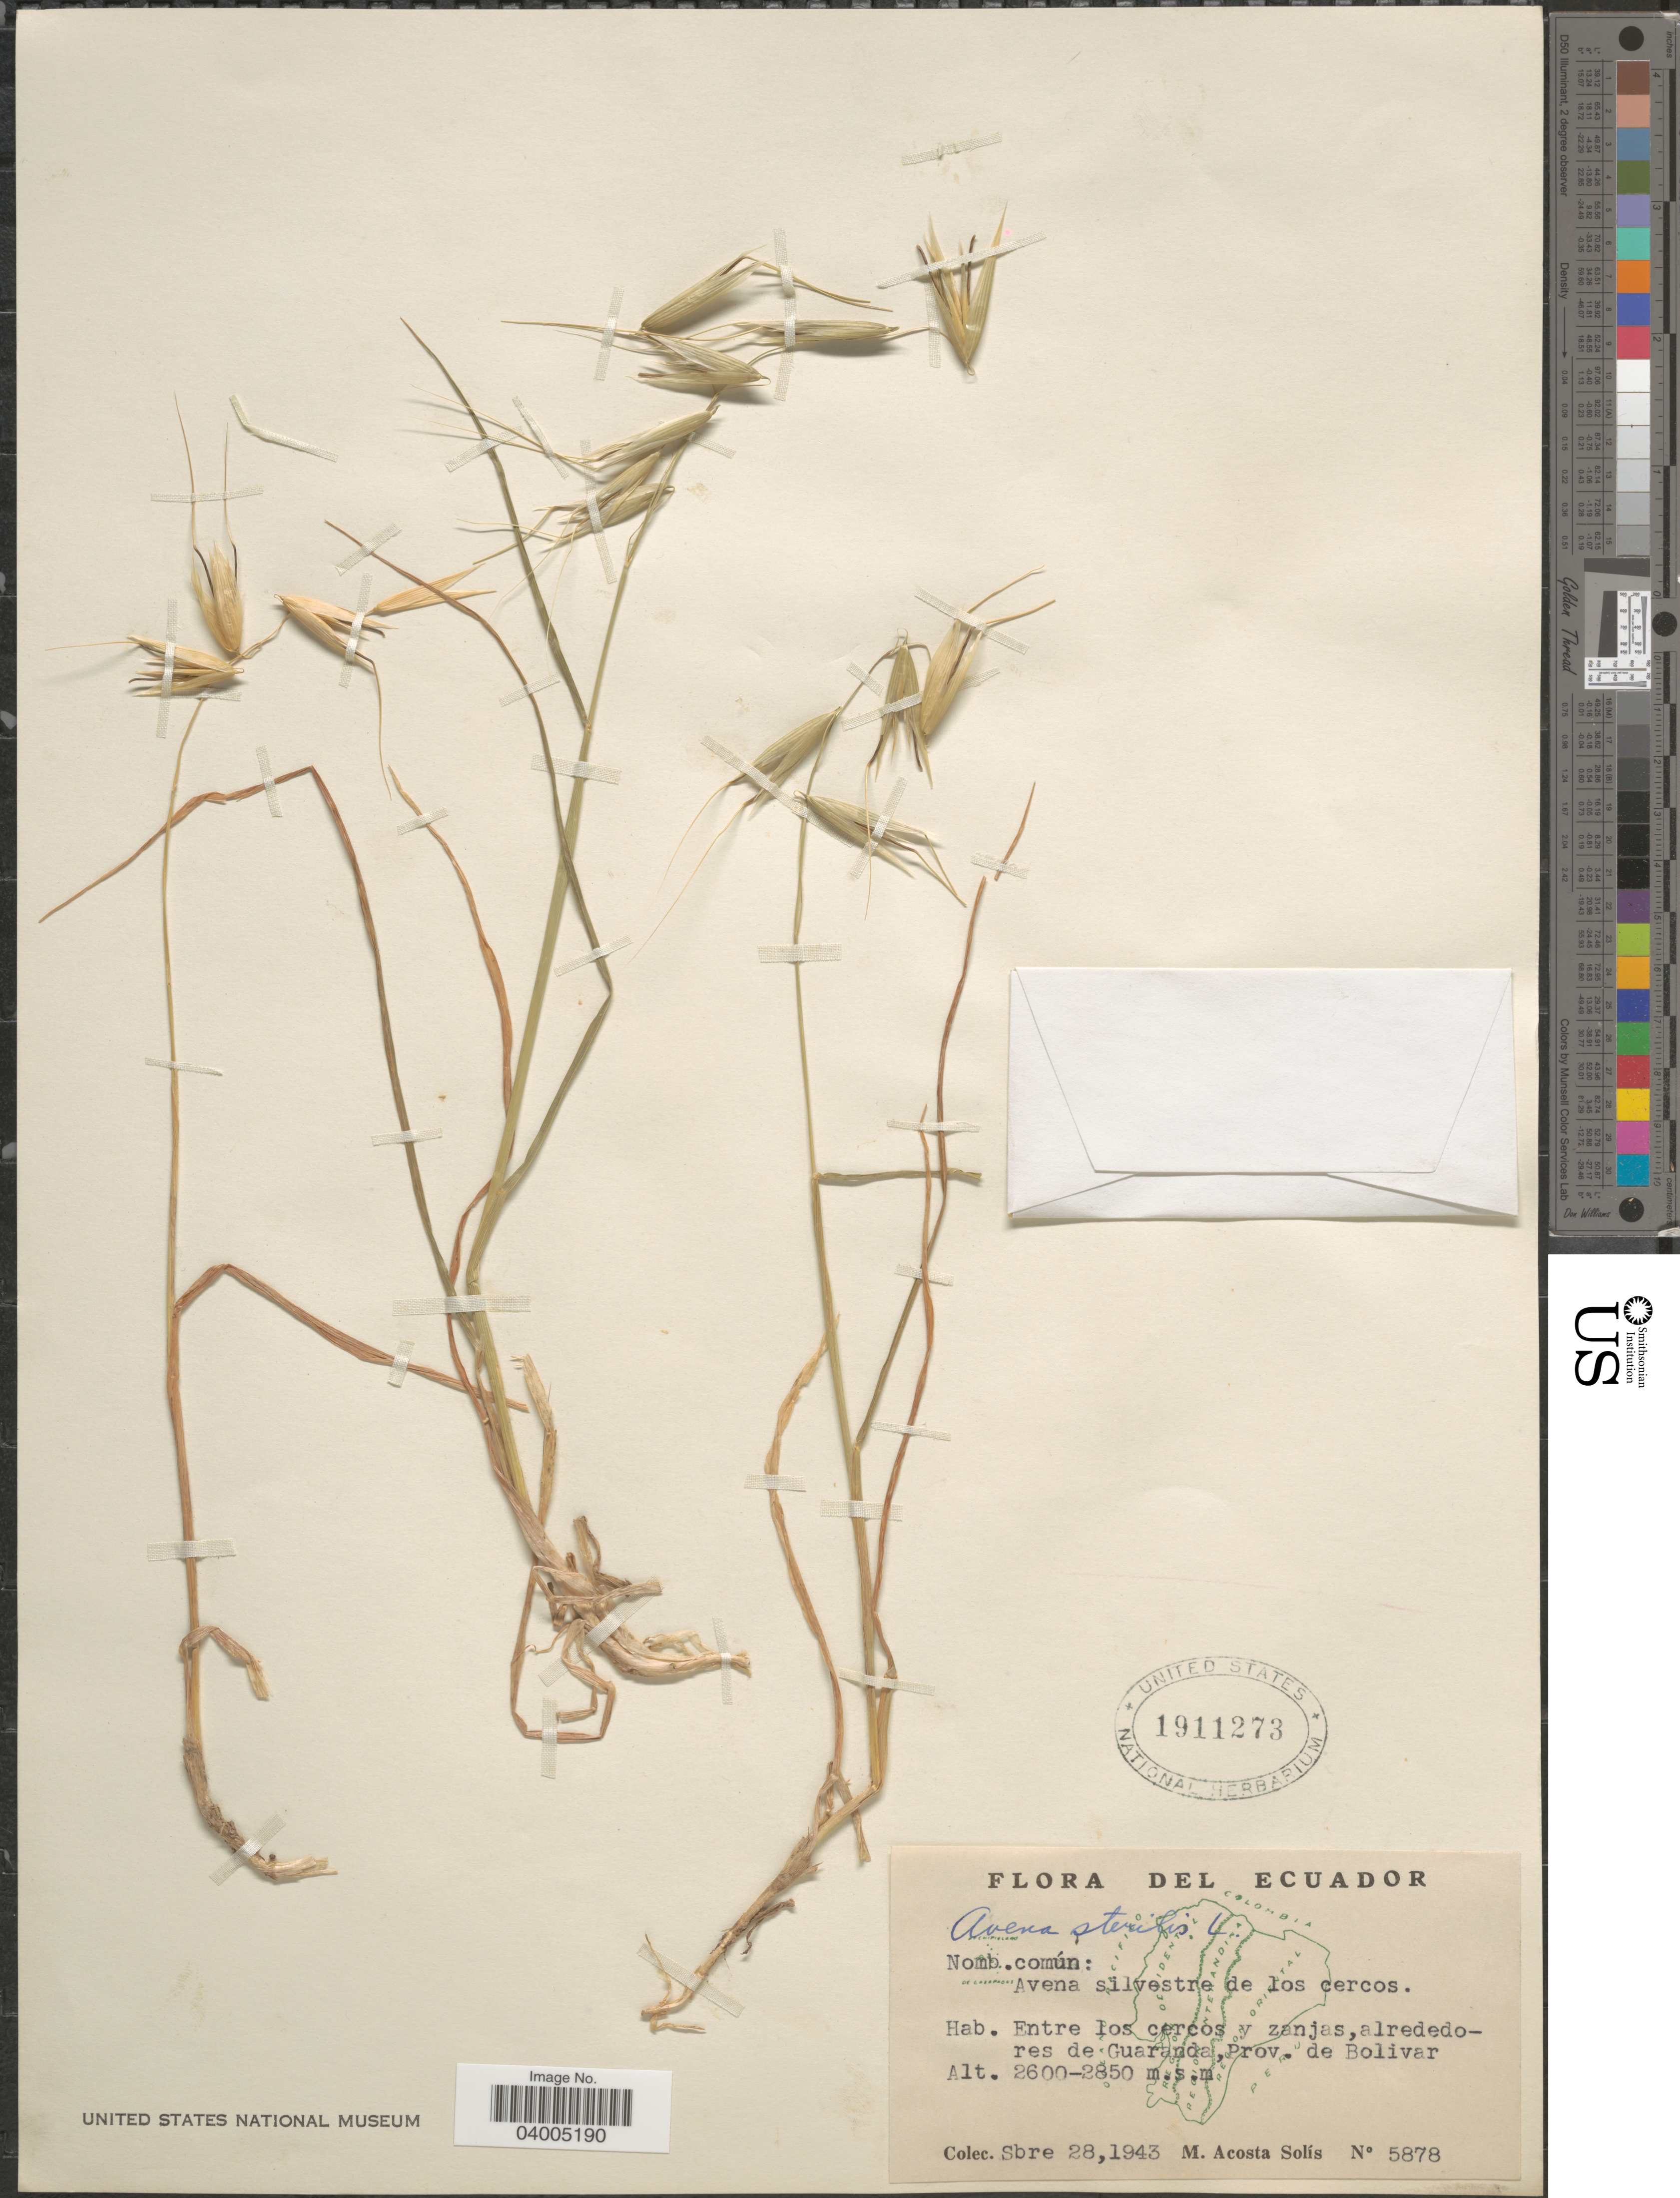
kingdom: Plantae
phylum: Tracheophyta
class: Liliopsida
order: Poales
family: Poaceae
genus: Avena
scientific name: Avena sterilis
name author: L.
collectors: M. Acosta Solis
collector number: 5878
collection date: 1943-09-28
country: Ecuador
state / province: Bolívar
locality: Entre los cercos y zanjas, alrededores de Guarandal.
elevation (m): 2600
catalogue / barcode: US 1911273